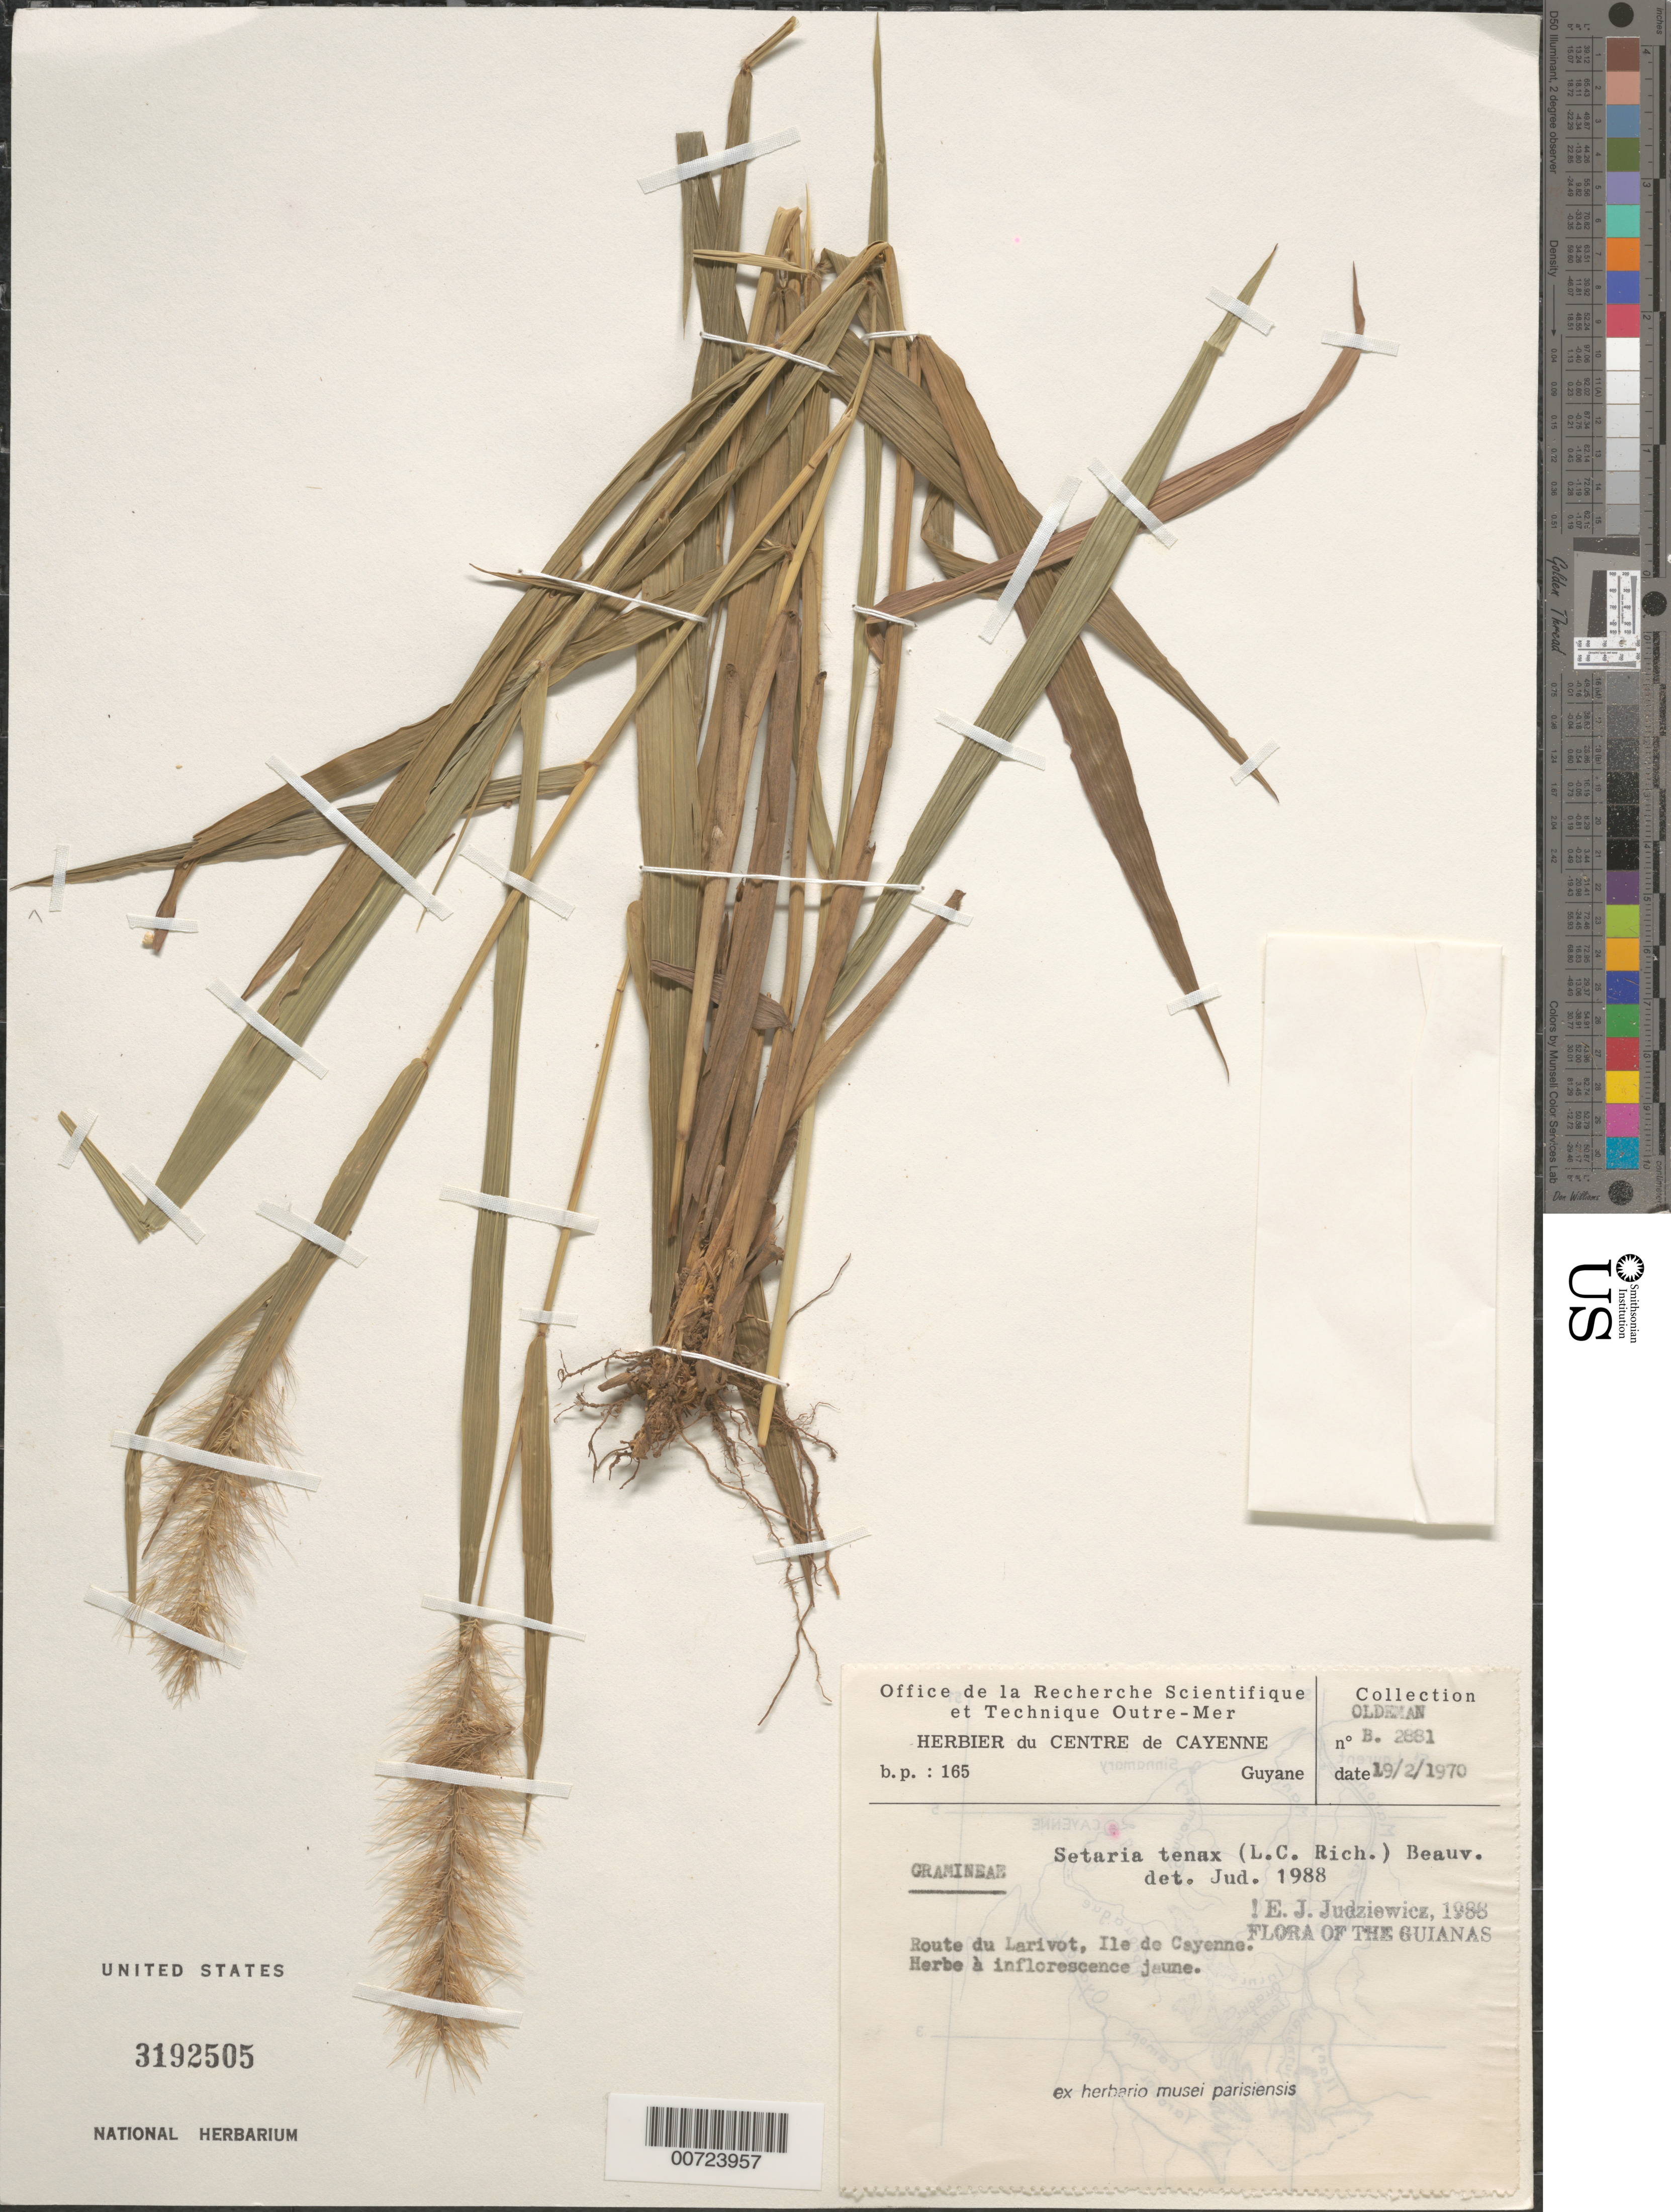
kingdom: Plantae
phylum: Tracheophyta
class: Liliopsida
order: Poales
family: Poaceae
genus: Setaria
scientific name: Setaria tenax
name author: (Rich.) Desv.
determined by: Judziewicz, E. J.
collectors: R. Oldeman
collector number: B 2881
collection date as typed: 19-Feb-70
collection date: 1970-02-19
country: French Guiana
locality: Route du Larivot, Ile de Cayenne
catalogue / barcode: US 3192505